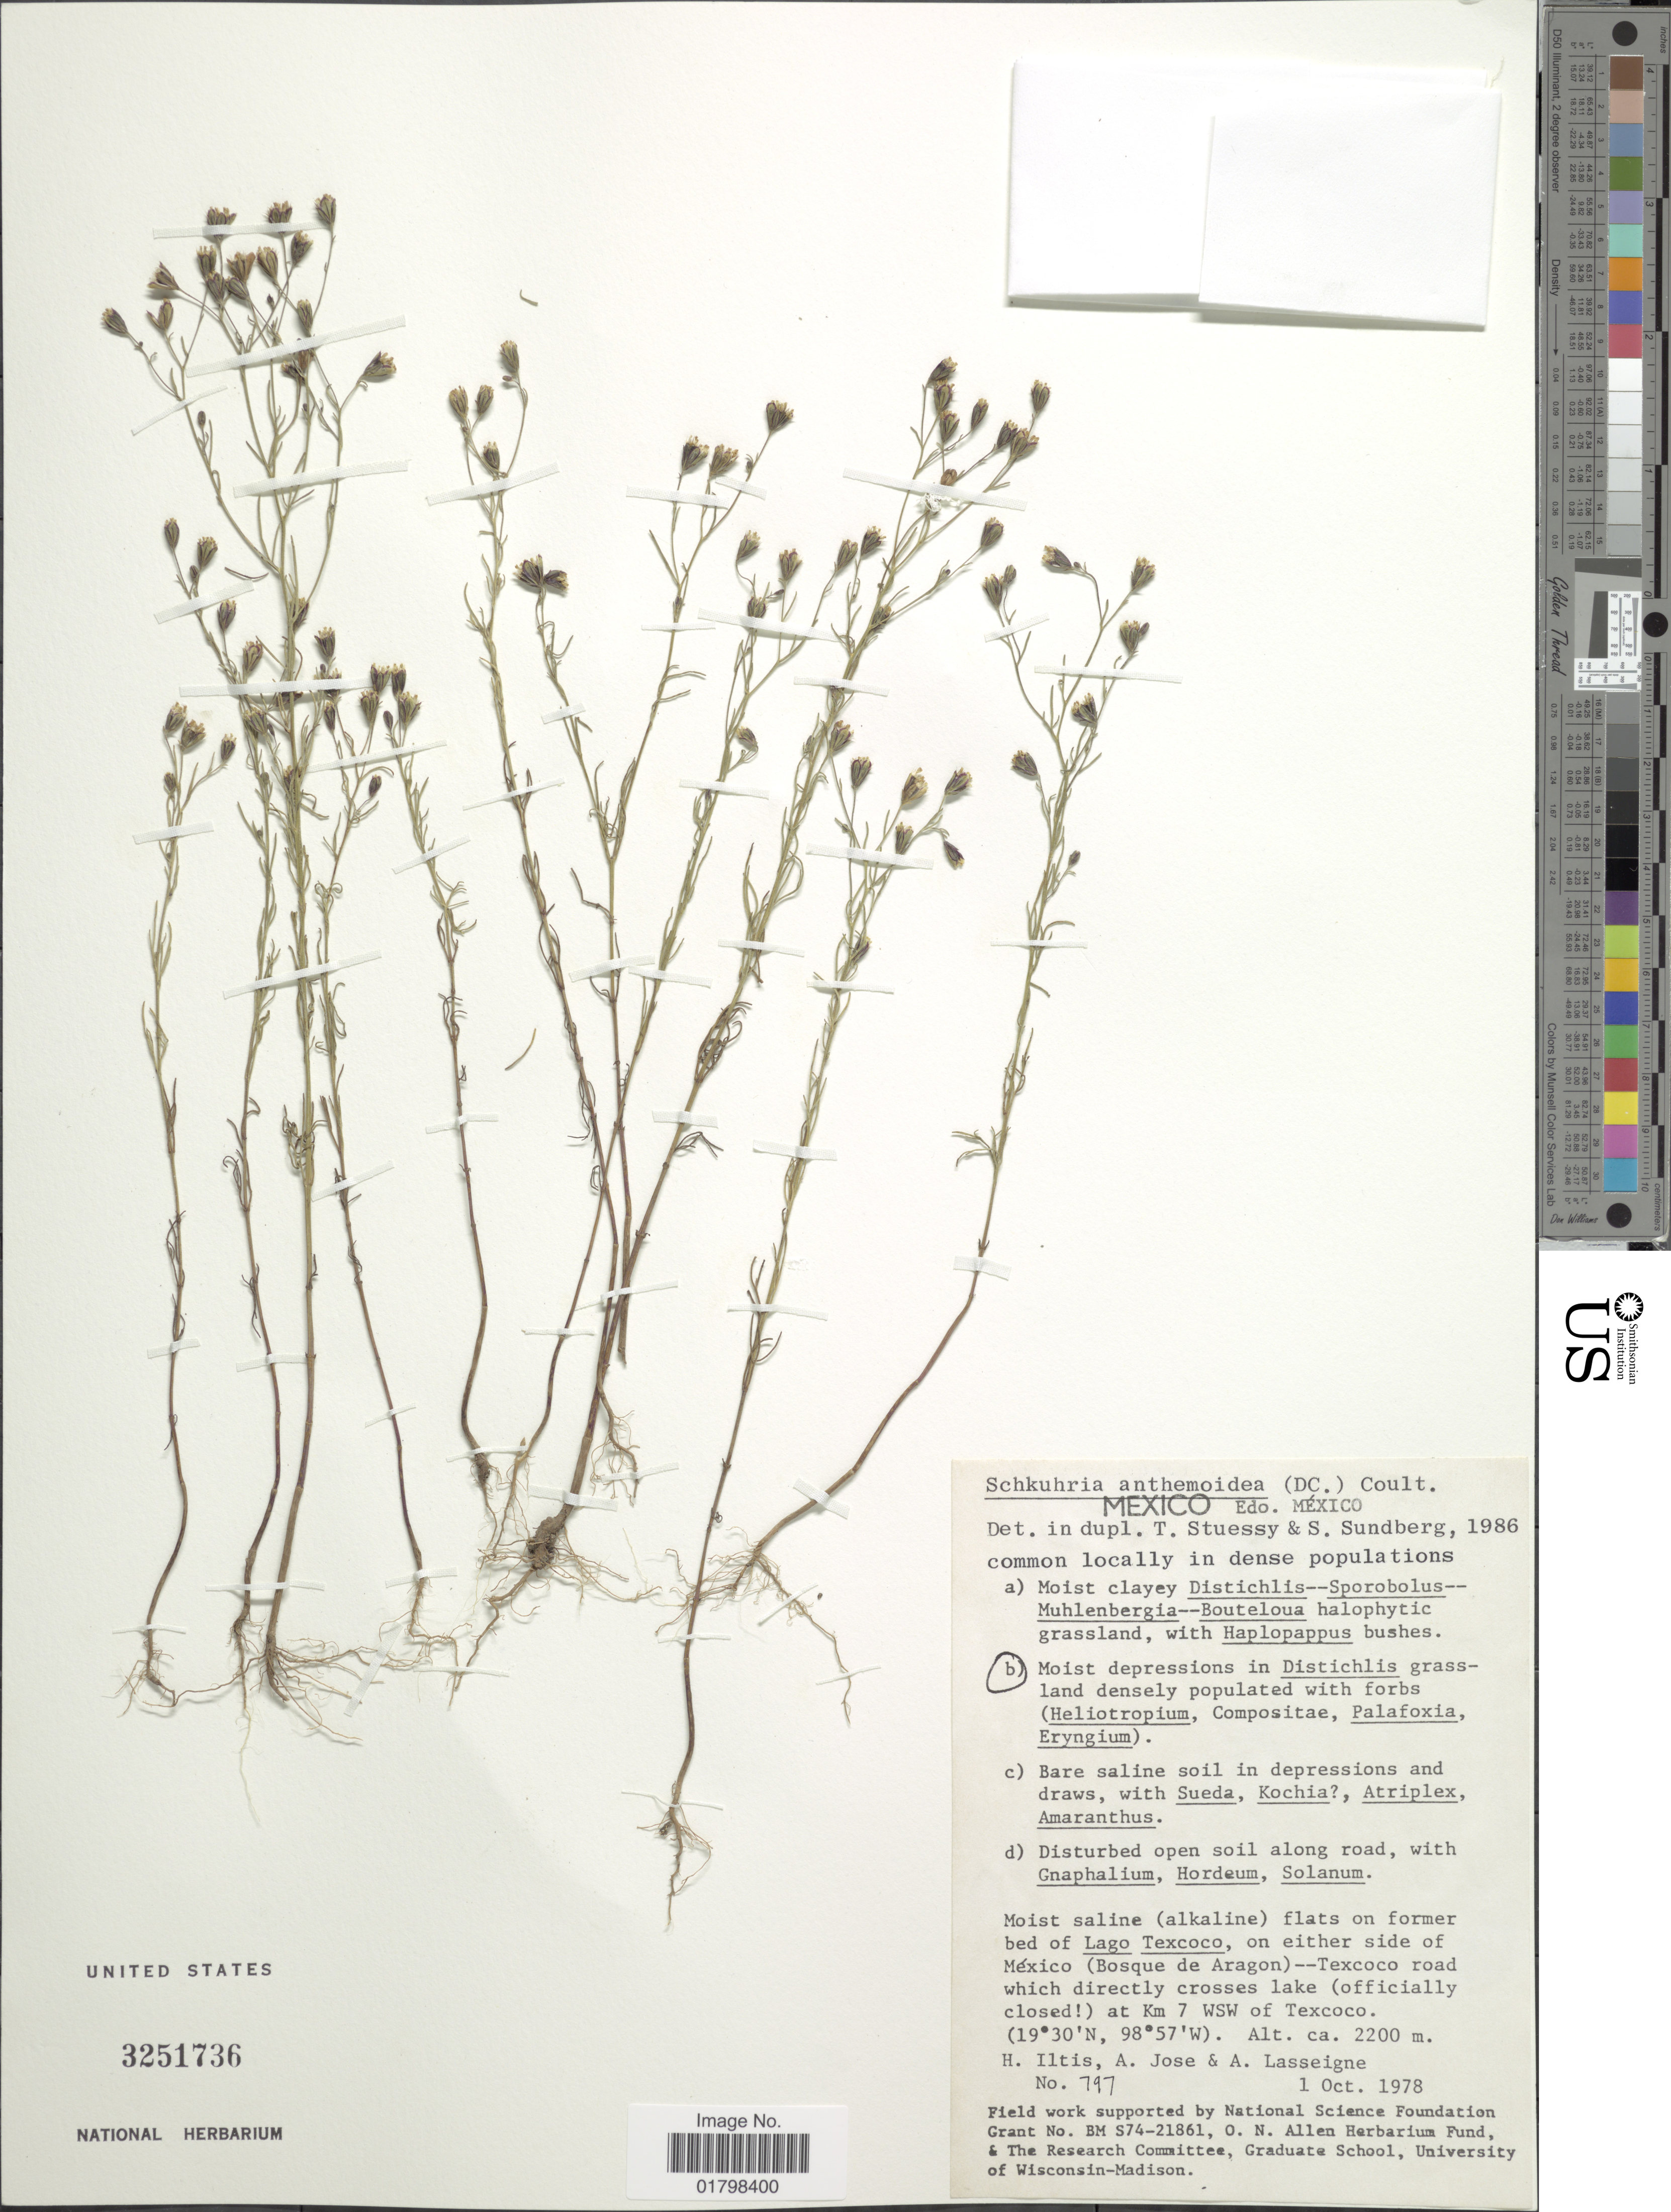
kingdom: Plantae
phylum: Tracheophyta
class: Magnoliopsida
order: Asterales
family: Asteraceae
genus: Schkuhria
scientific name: Schkuhria wislizeni var. guatemalensis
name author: (Rydb.) S.F. Blake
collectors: H. Iltis, A. Jose & A. Lasseigne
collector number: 797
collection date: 1978-10-01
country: Mexico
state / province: México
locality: Moist saline (alkaline) flats on former bed of Lago Texcoco, on either side of Mexico (Bosque de Aragon) -- Texcoco road which direclty crosses lake (officially closed) at km 7 WSW of Texcoco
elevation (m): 2200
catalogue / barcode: US 3251736